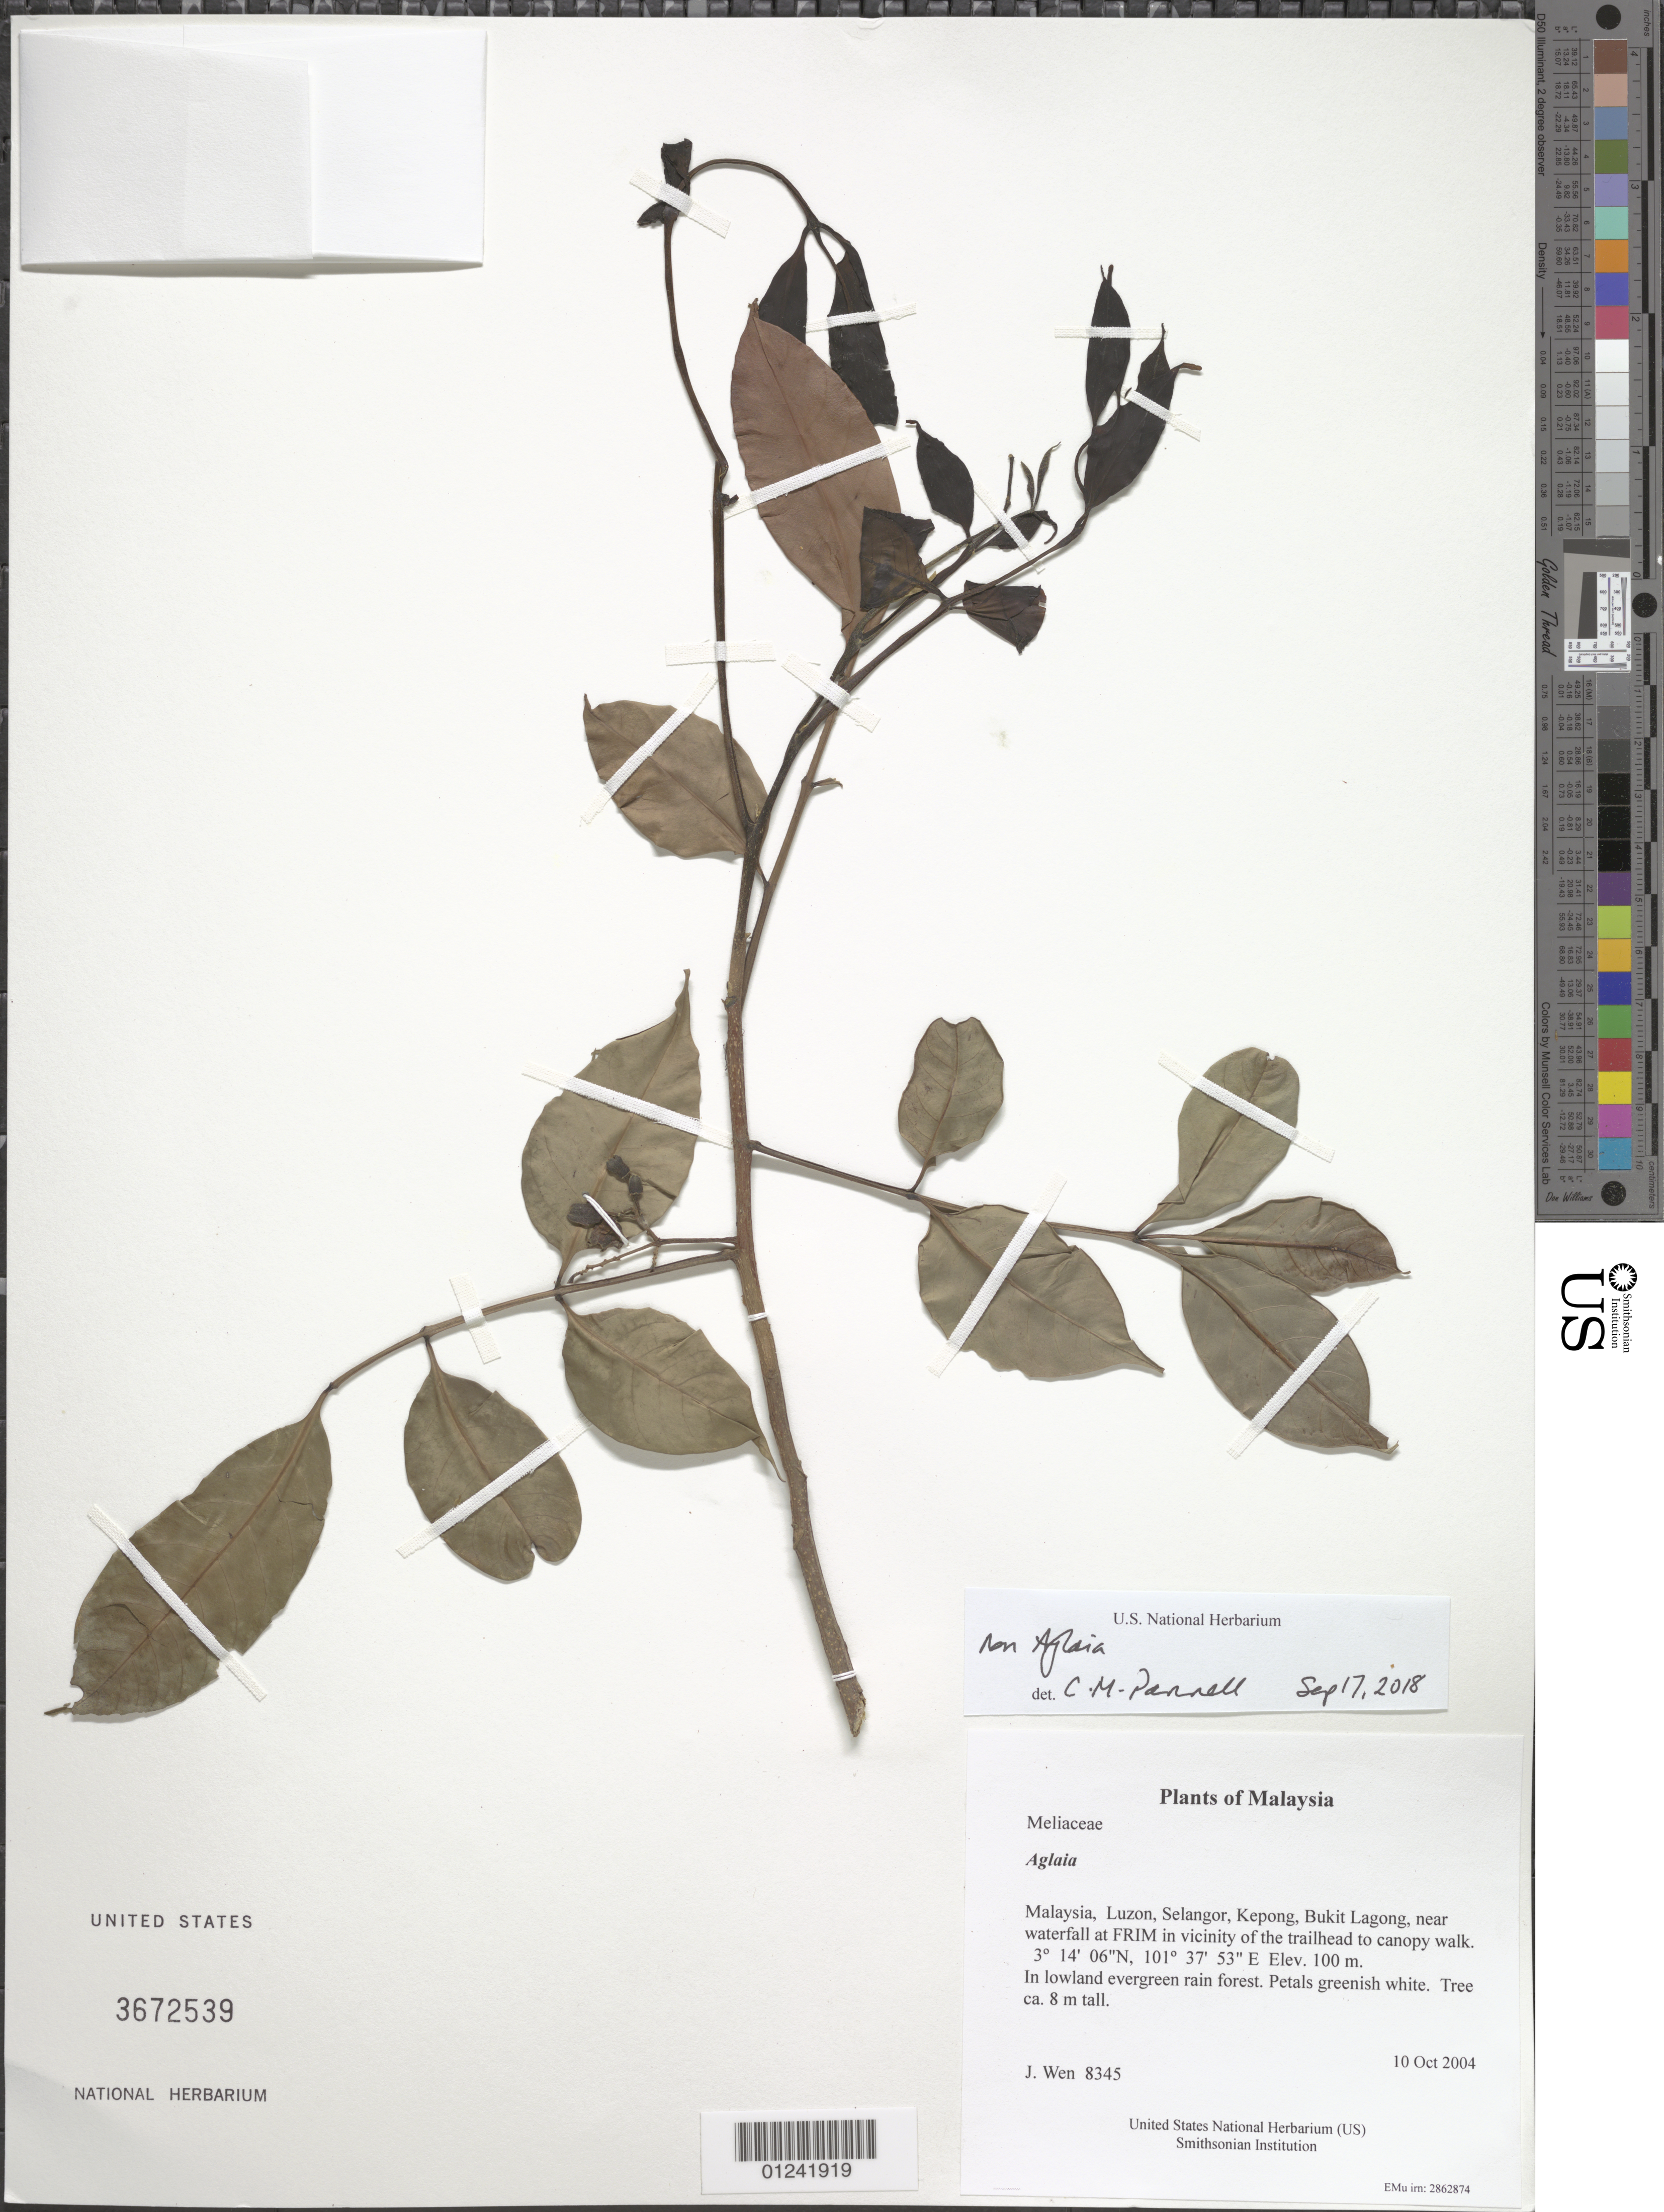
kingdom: Plantae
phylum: Tracheophyta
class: Magnoliopsida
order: Sapindales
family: Meliaceae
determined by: Pannell, C. M.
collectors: J. Wen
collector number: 8345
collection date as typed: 10 Oct 2004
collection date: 2004-10-10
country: Malaysia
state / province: Selangor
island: Luzon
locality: Kepong, Bukit Lagong, near waterfall at FRIM in vicinity of the trailhead to canopy walk.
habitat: In lowland evergreen rain forest.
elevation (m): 100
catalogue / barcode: US 3672539